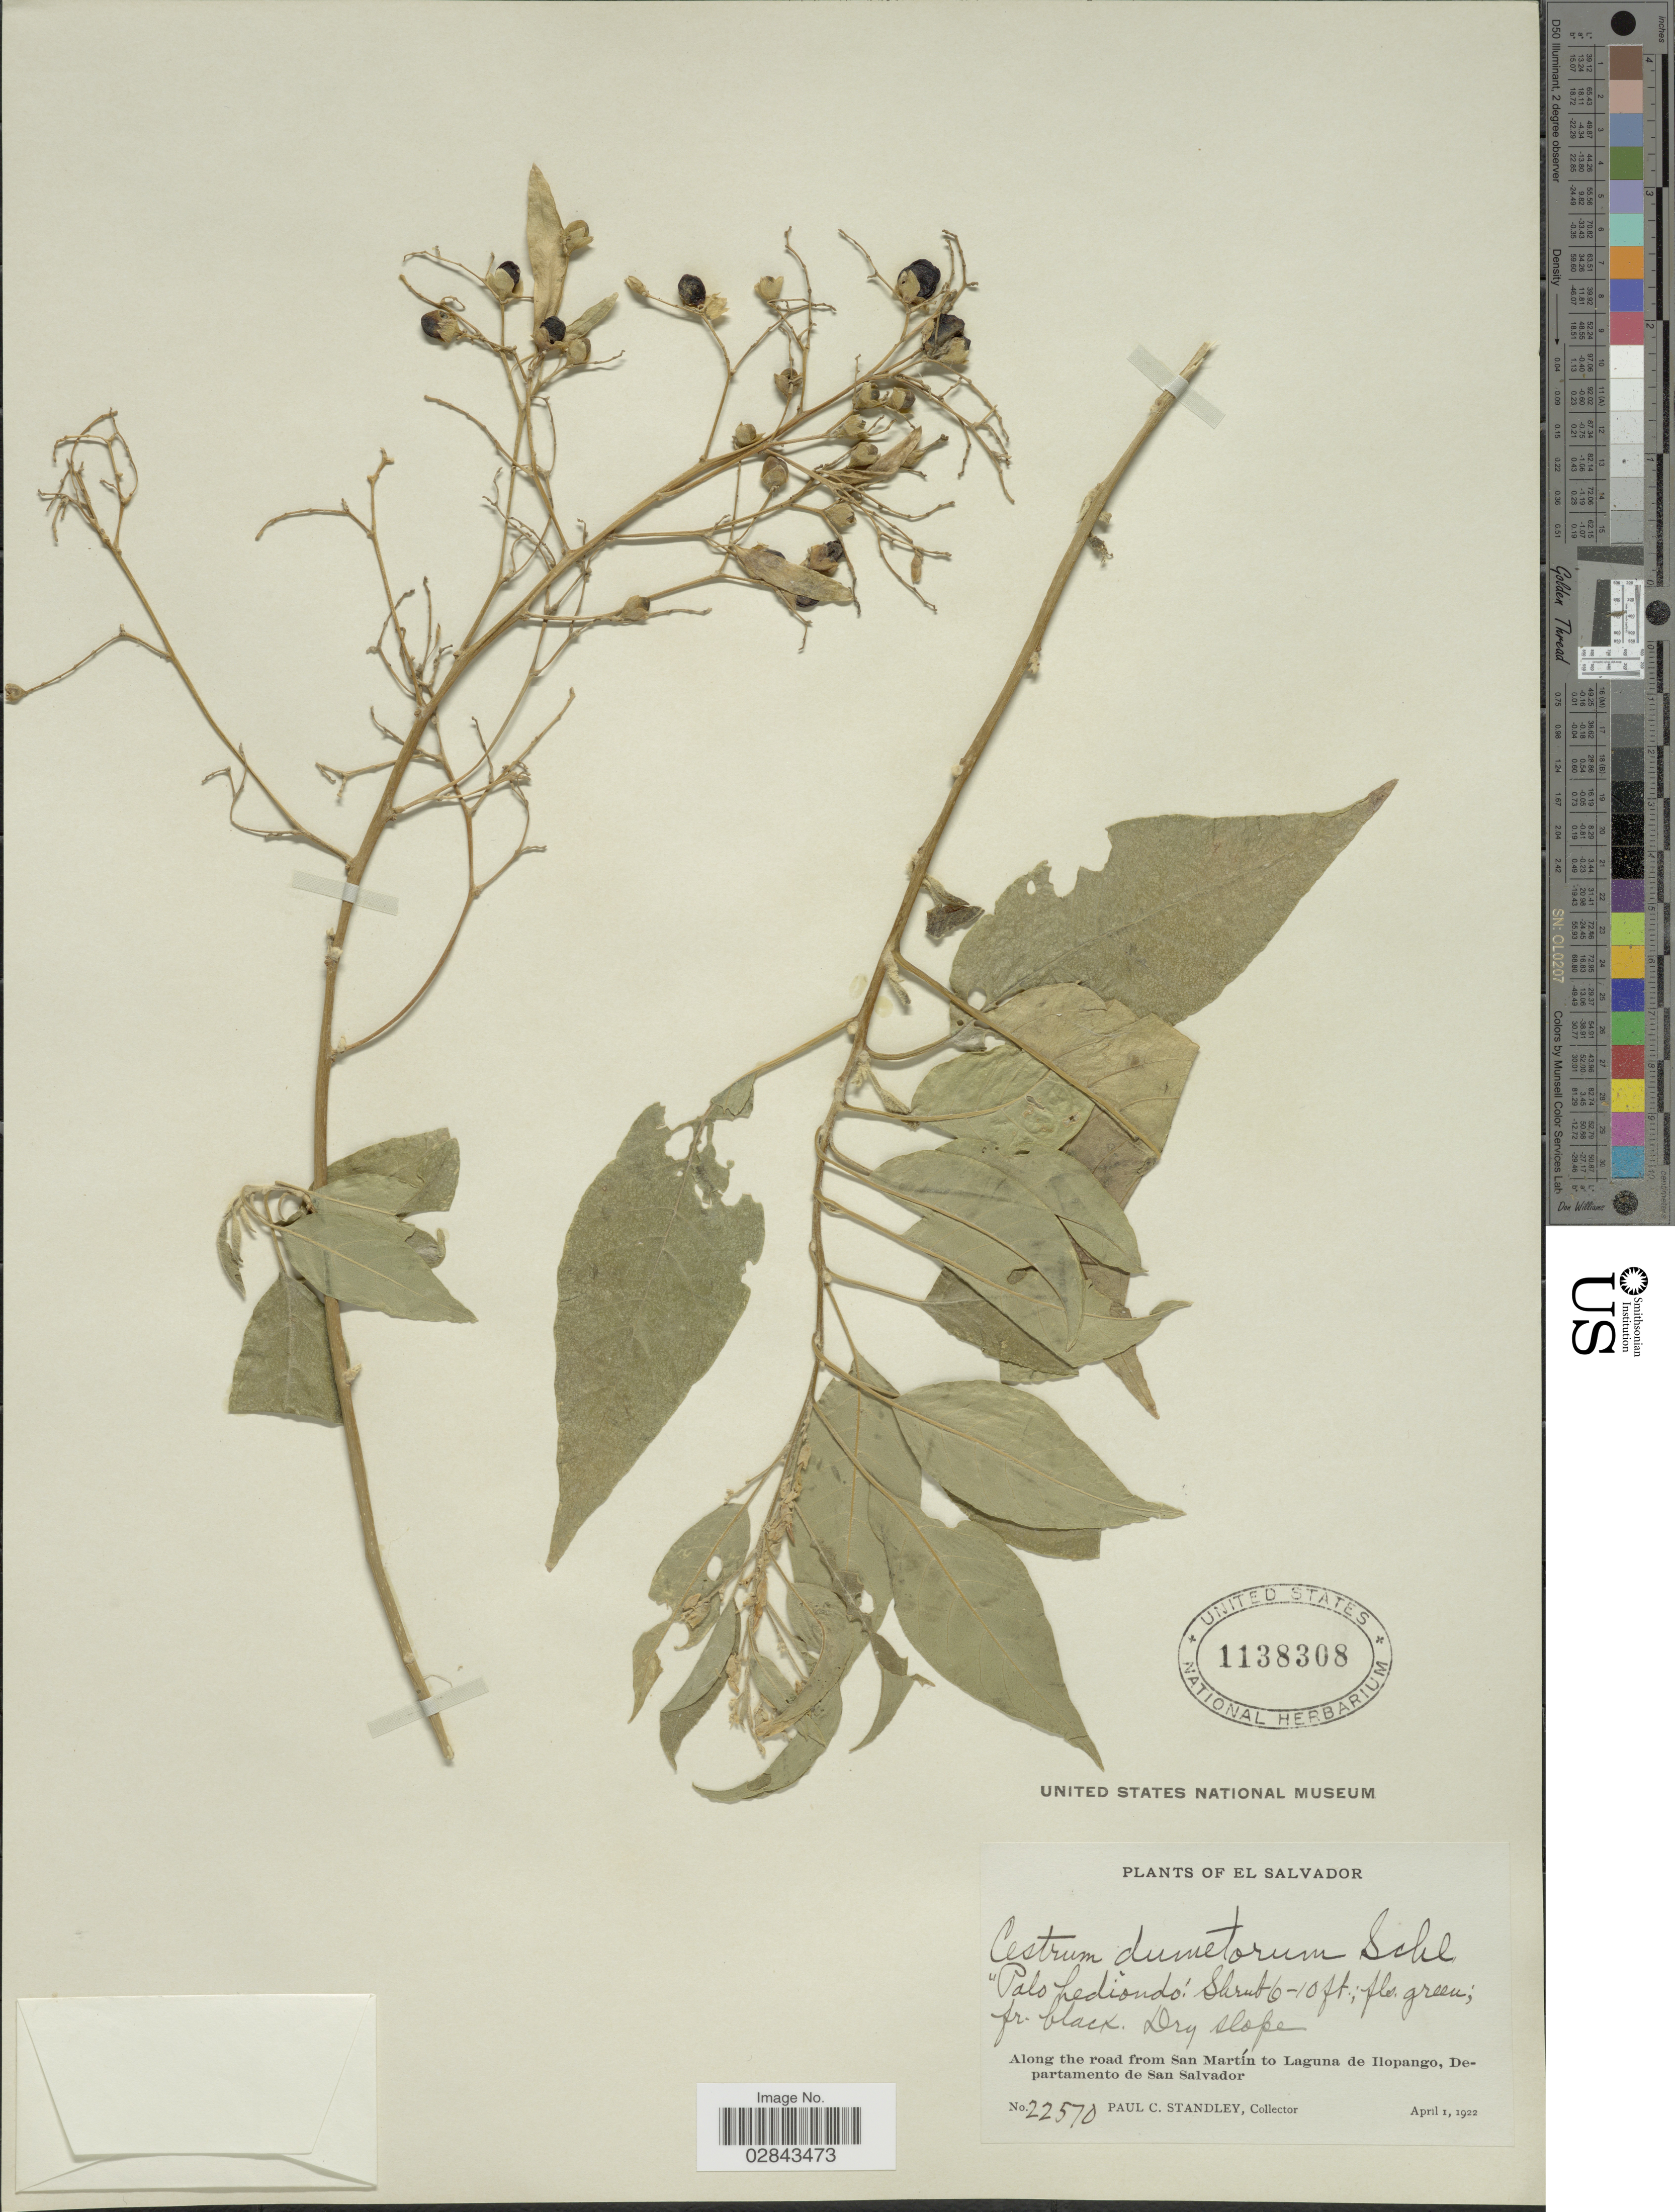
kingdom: Plantae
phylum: Tracheophyta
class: Magnoliopsida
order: Solanales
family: Solanaceae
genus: Cestrum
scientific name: Cestrum dumetorum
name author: Schltdl.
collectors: P. C. Standley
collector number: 22570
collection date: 1922-04-01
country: El Salvador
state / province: San Salvador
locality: Along the road from San Martín to Laguna de Ilopango, Departamento de San Salvador.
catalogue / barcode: US 1138308